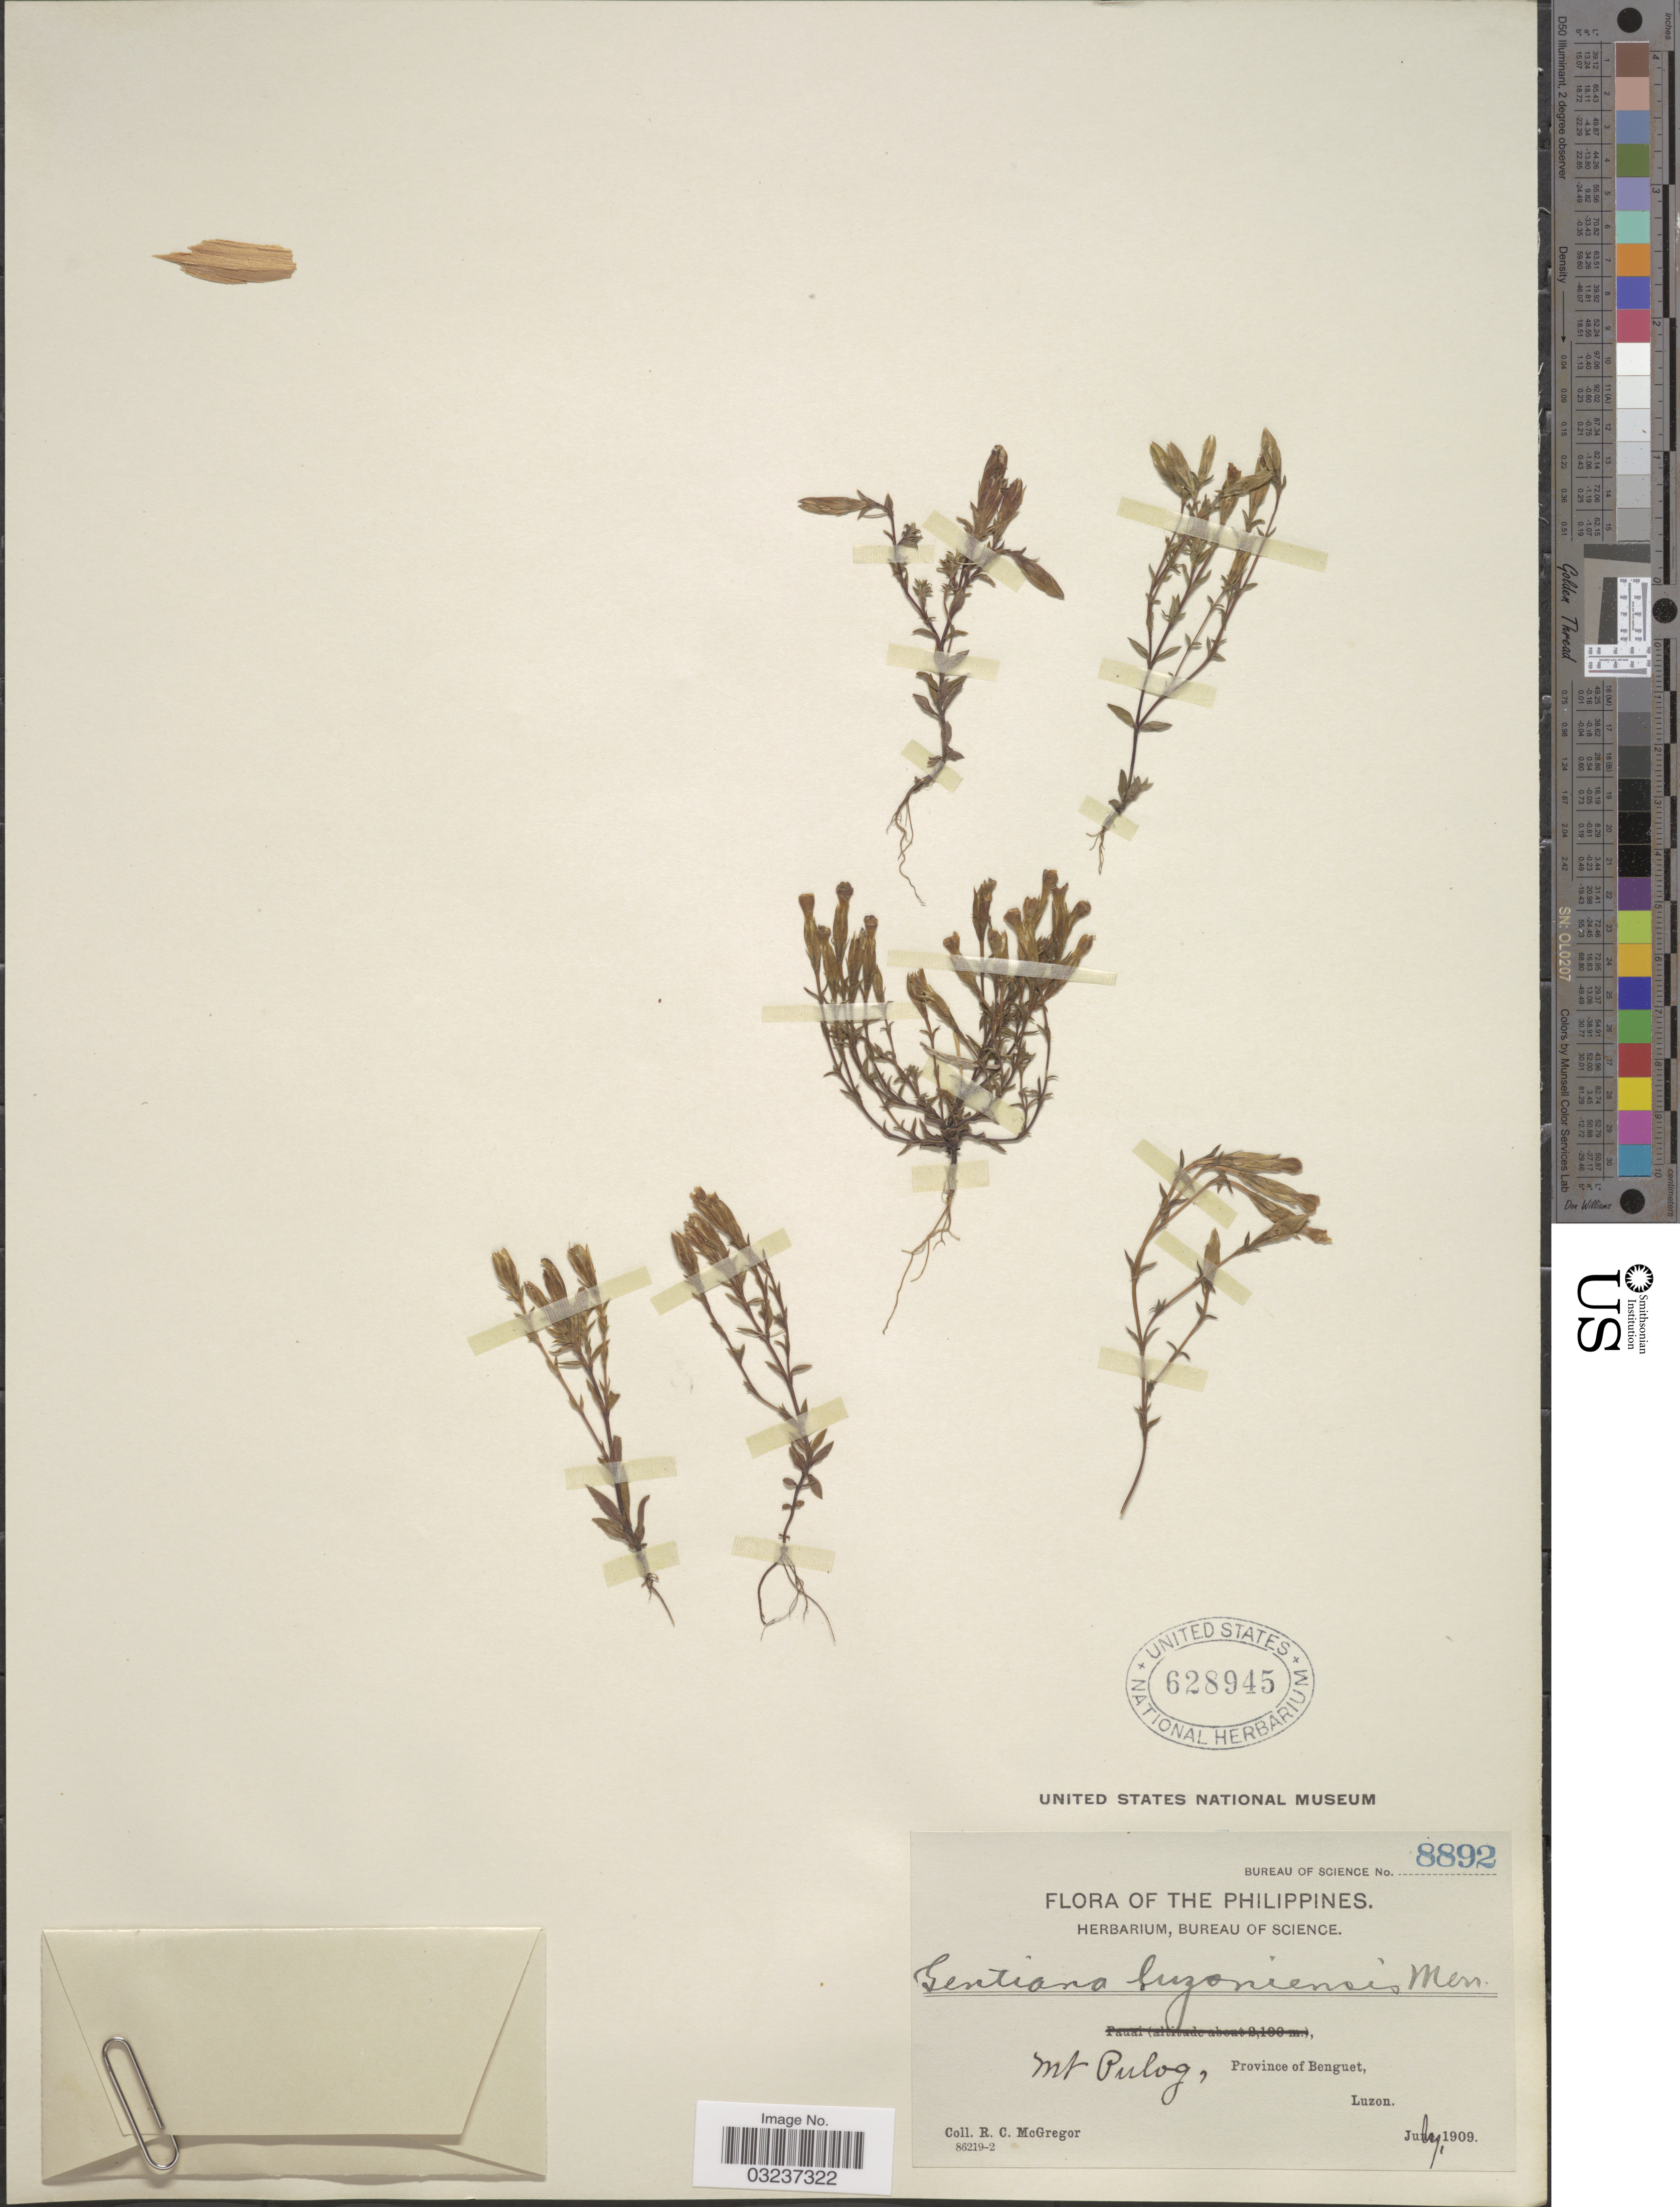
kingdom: Plantae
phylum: Tracheophyta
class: Magnoliopsida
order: Gentianales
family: Gentianaceae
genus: Gentiana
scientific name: Gentiana luzoniensis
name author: Merr.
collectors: R. C. McGregor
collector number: Bureau of Science 8892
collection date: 1909-07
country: Philippines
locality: Mt. Pulog, Province of Benguet, Luzon.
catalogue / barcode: US 628945